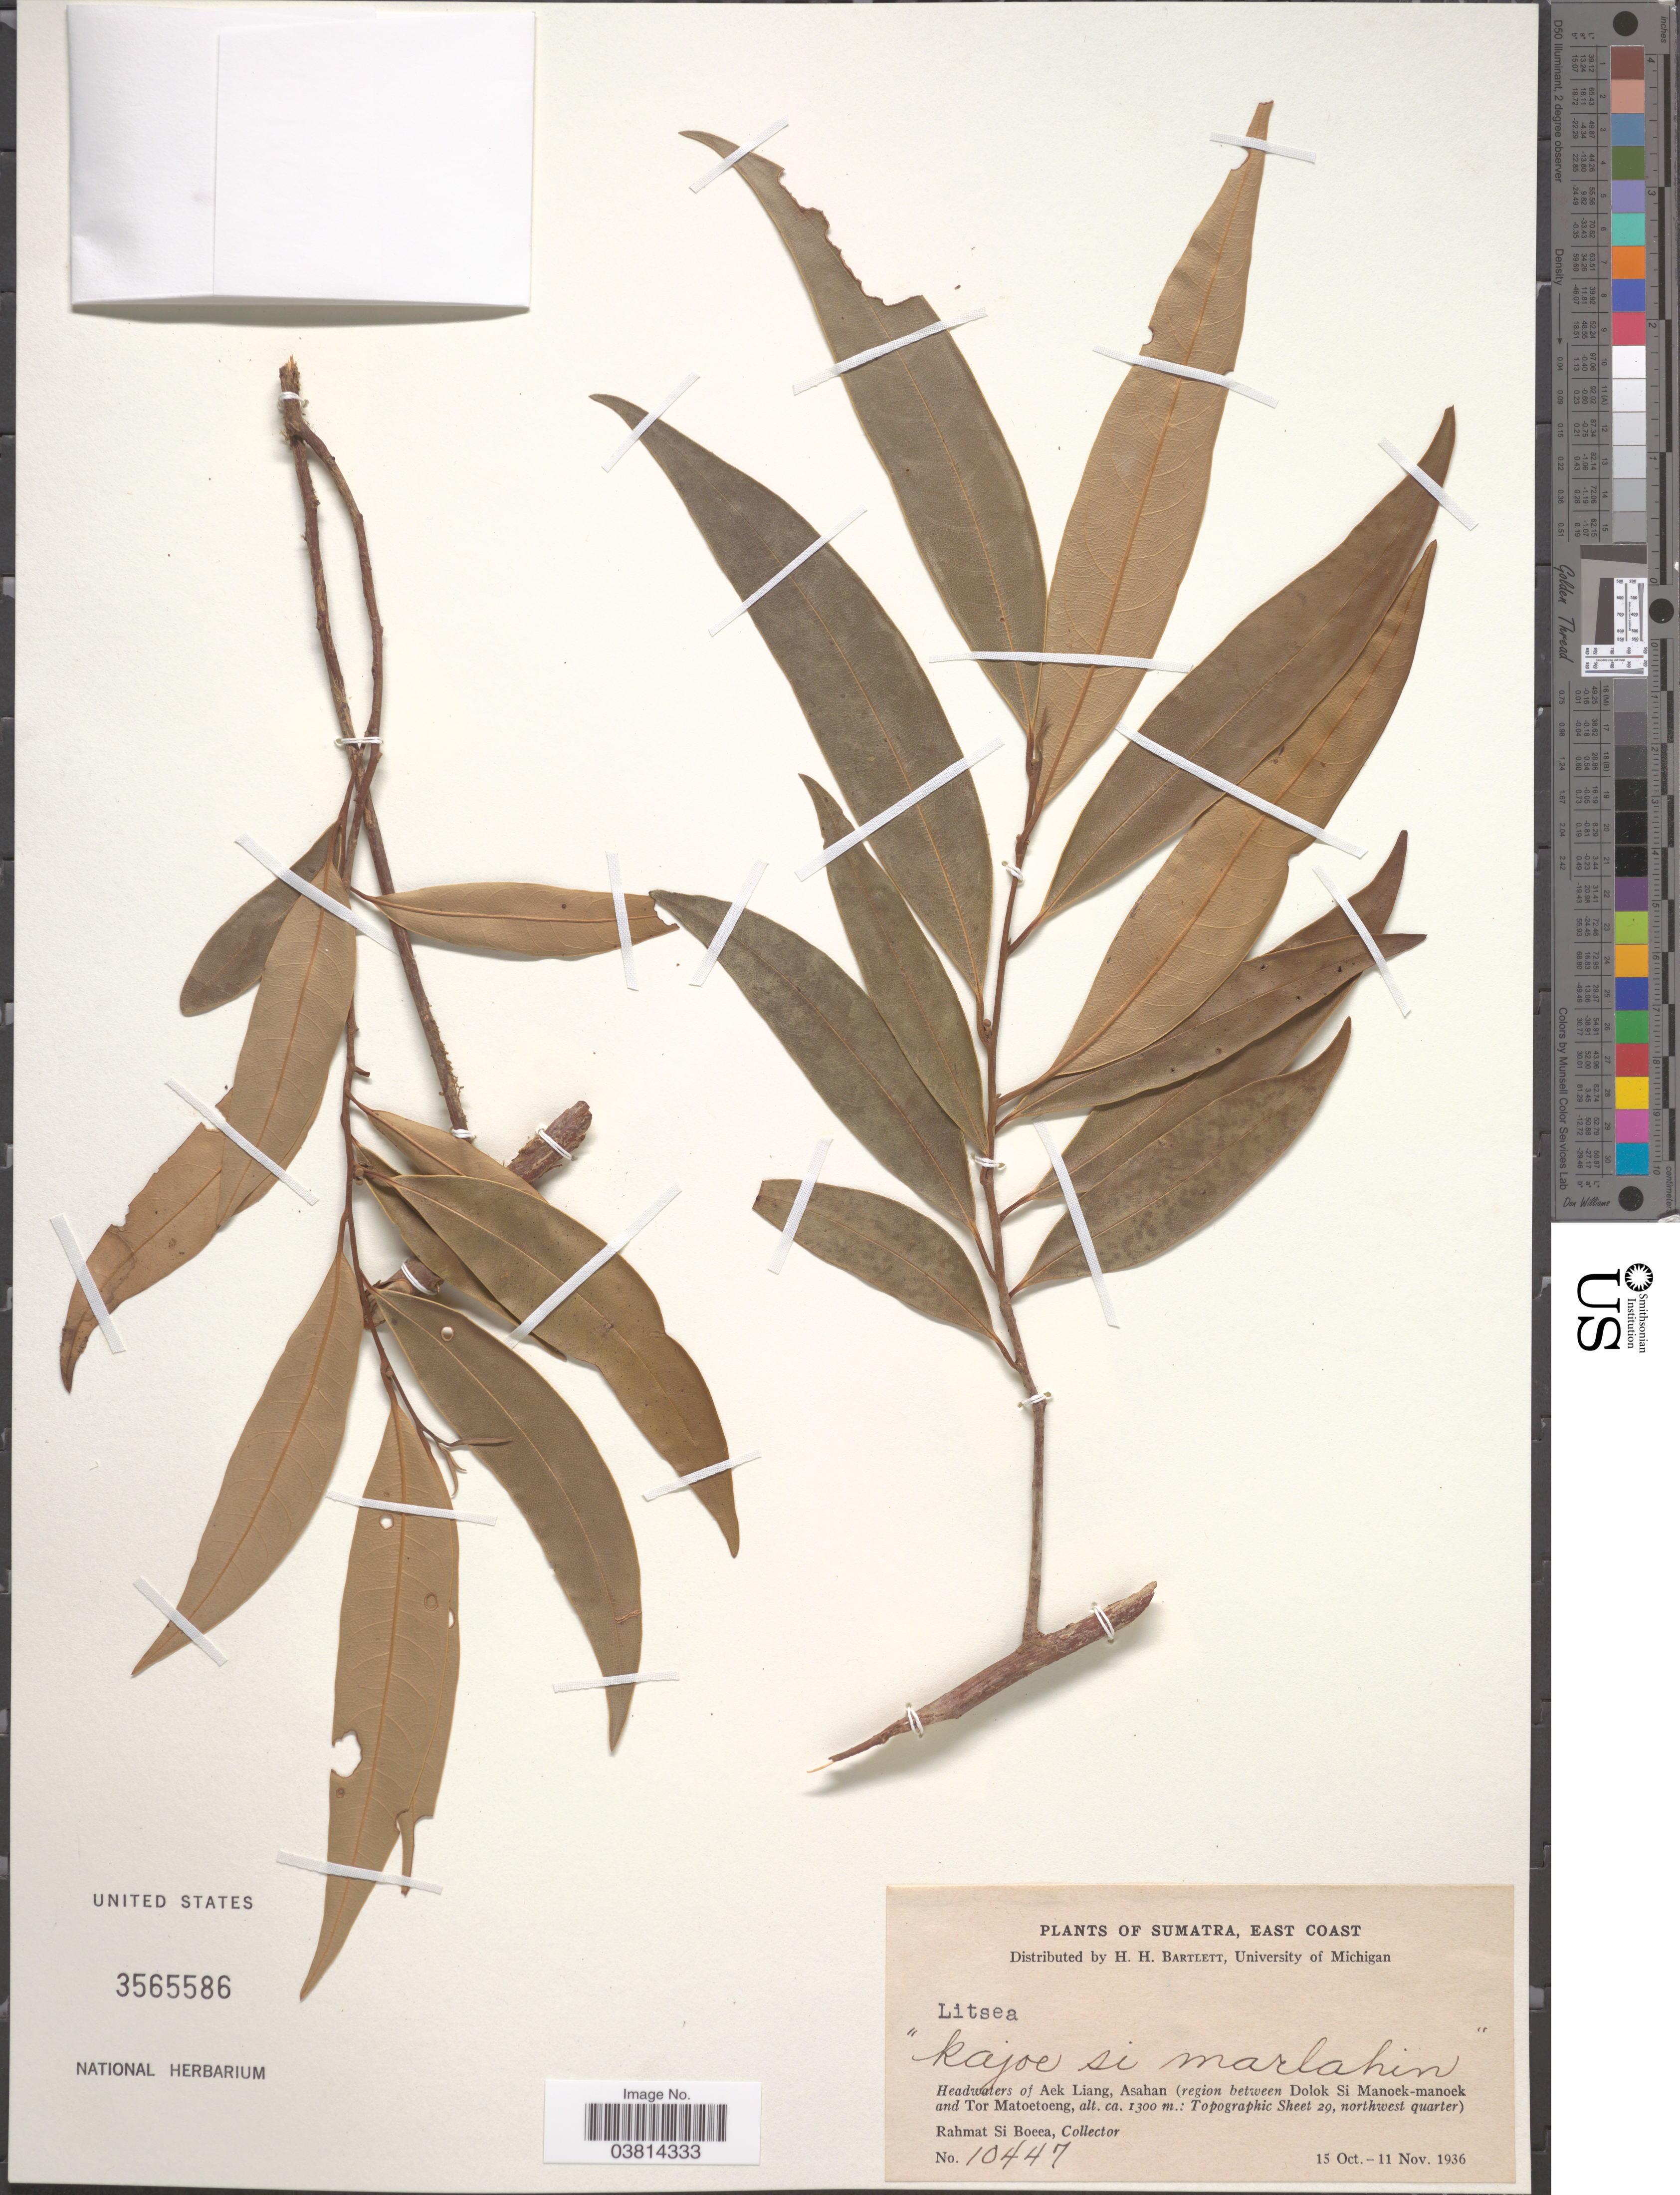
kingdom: Plantae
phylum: Tracheophyta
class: Magnoliopsida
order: Laurales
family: Lauraceae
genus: Litsea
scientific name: Litsea sp.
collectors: Rahmat Si Boeea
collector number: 10447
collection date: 1936-10-15/1936-11-11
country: Indonesia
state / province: Sumatra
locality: East Coast. Headwaters of Aek Liang, Asahan (region between Dolok Si Manoek-manoek and Tor Matoetoeng: Topographic Sheet 29, nortwest quarter).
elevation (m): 1300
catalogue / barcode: US 3565586